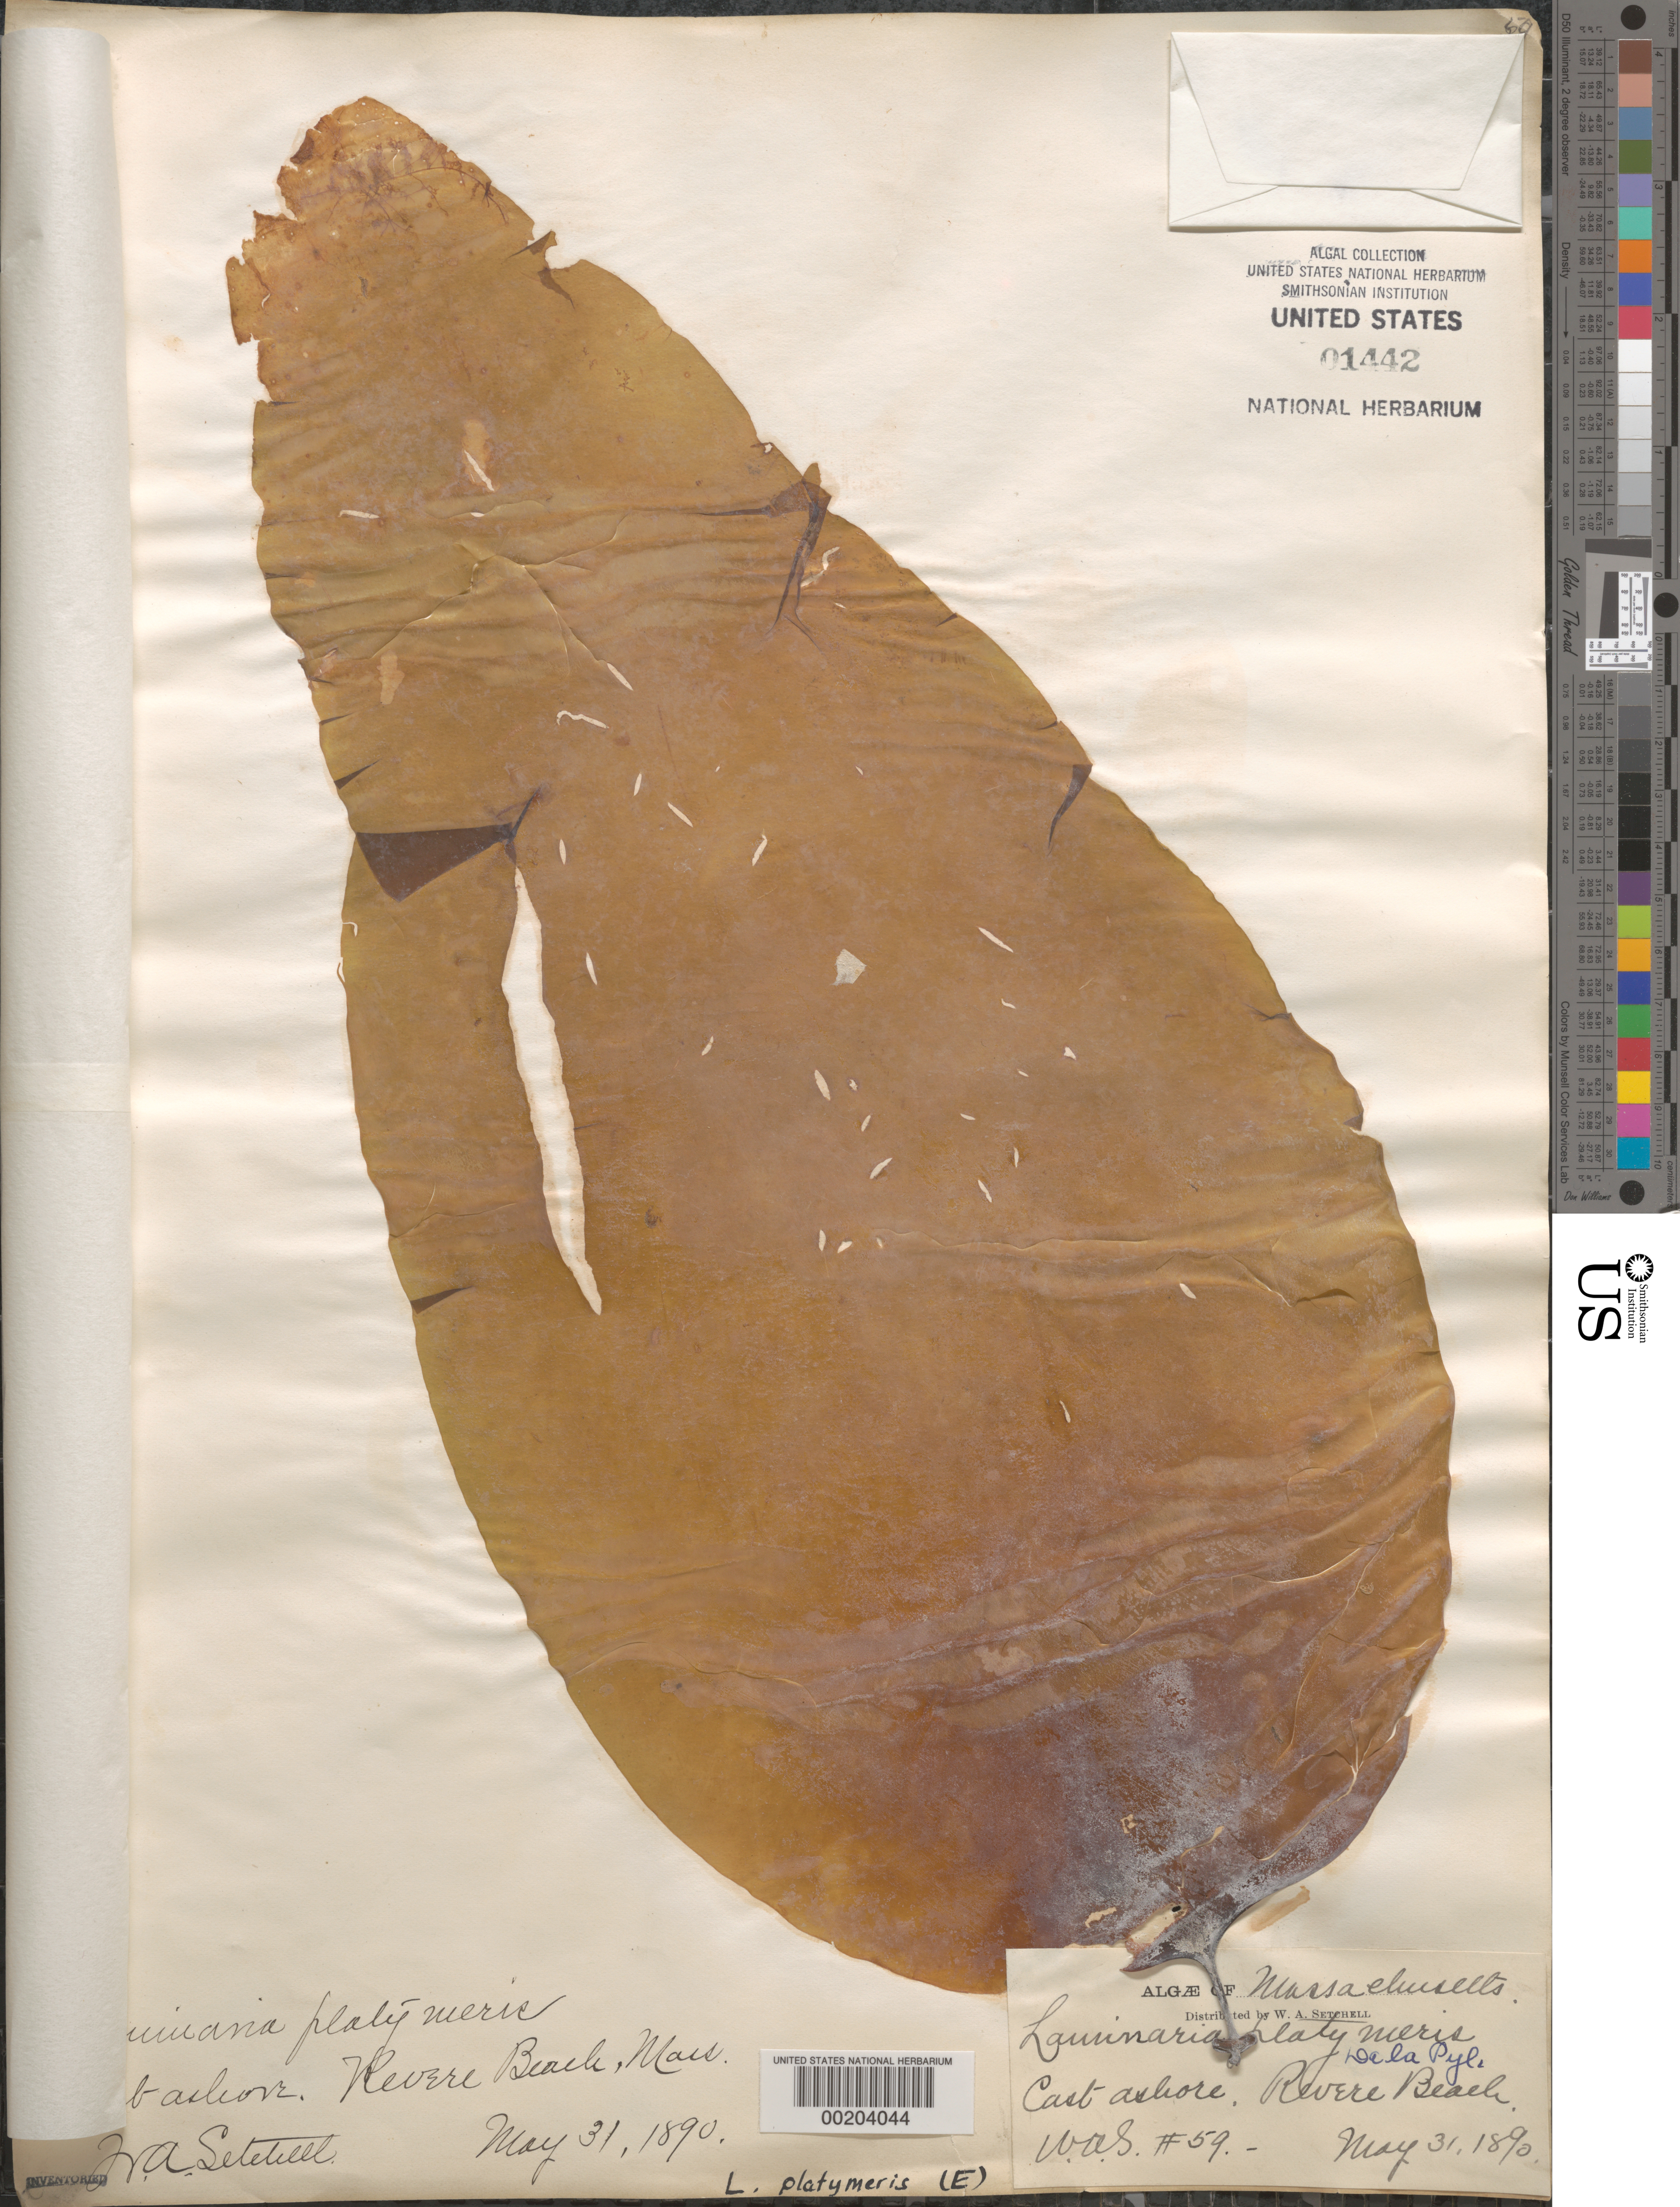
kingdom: Chromista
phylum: Ochrophyta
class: Phaeophyceae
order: Laminariales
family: Laminariaceae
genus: Laminaria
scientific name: Laminaria platymeris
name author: Bach. Pyl.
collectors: W. Setchell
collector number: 59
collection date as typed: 31 May 1890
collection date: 1890-05-31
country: United States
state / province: Massachusetts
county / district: Suffolk County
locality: Revere Beach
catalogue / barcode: US 1442